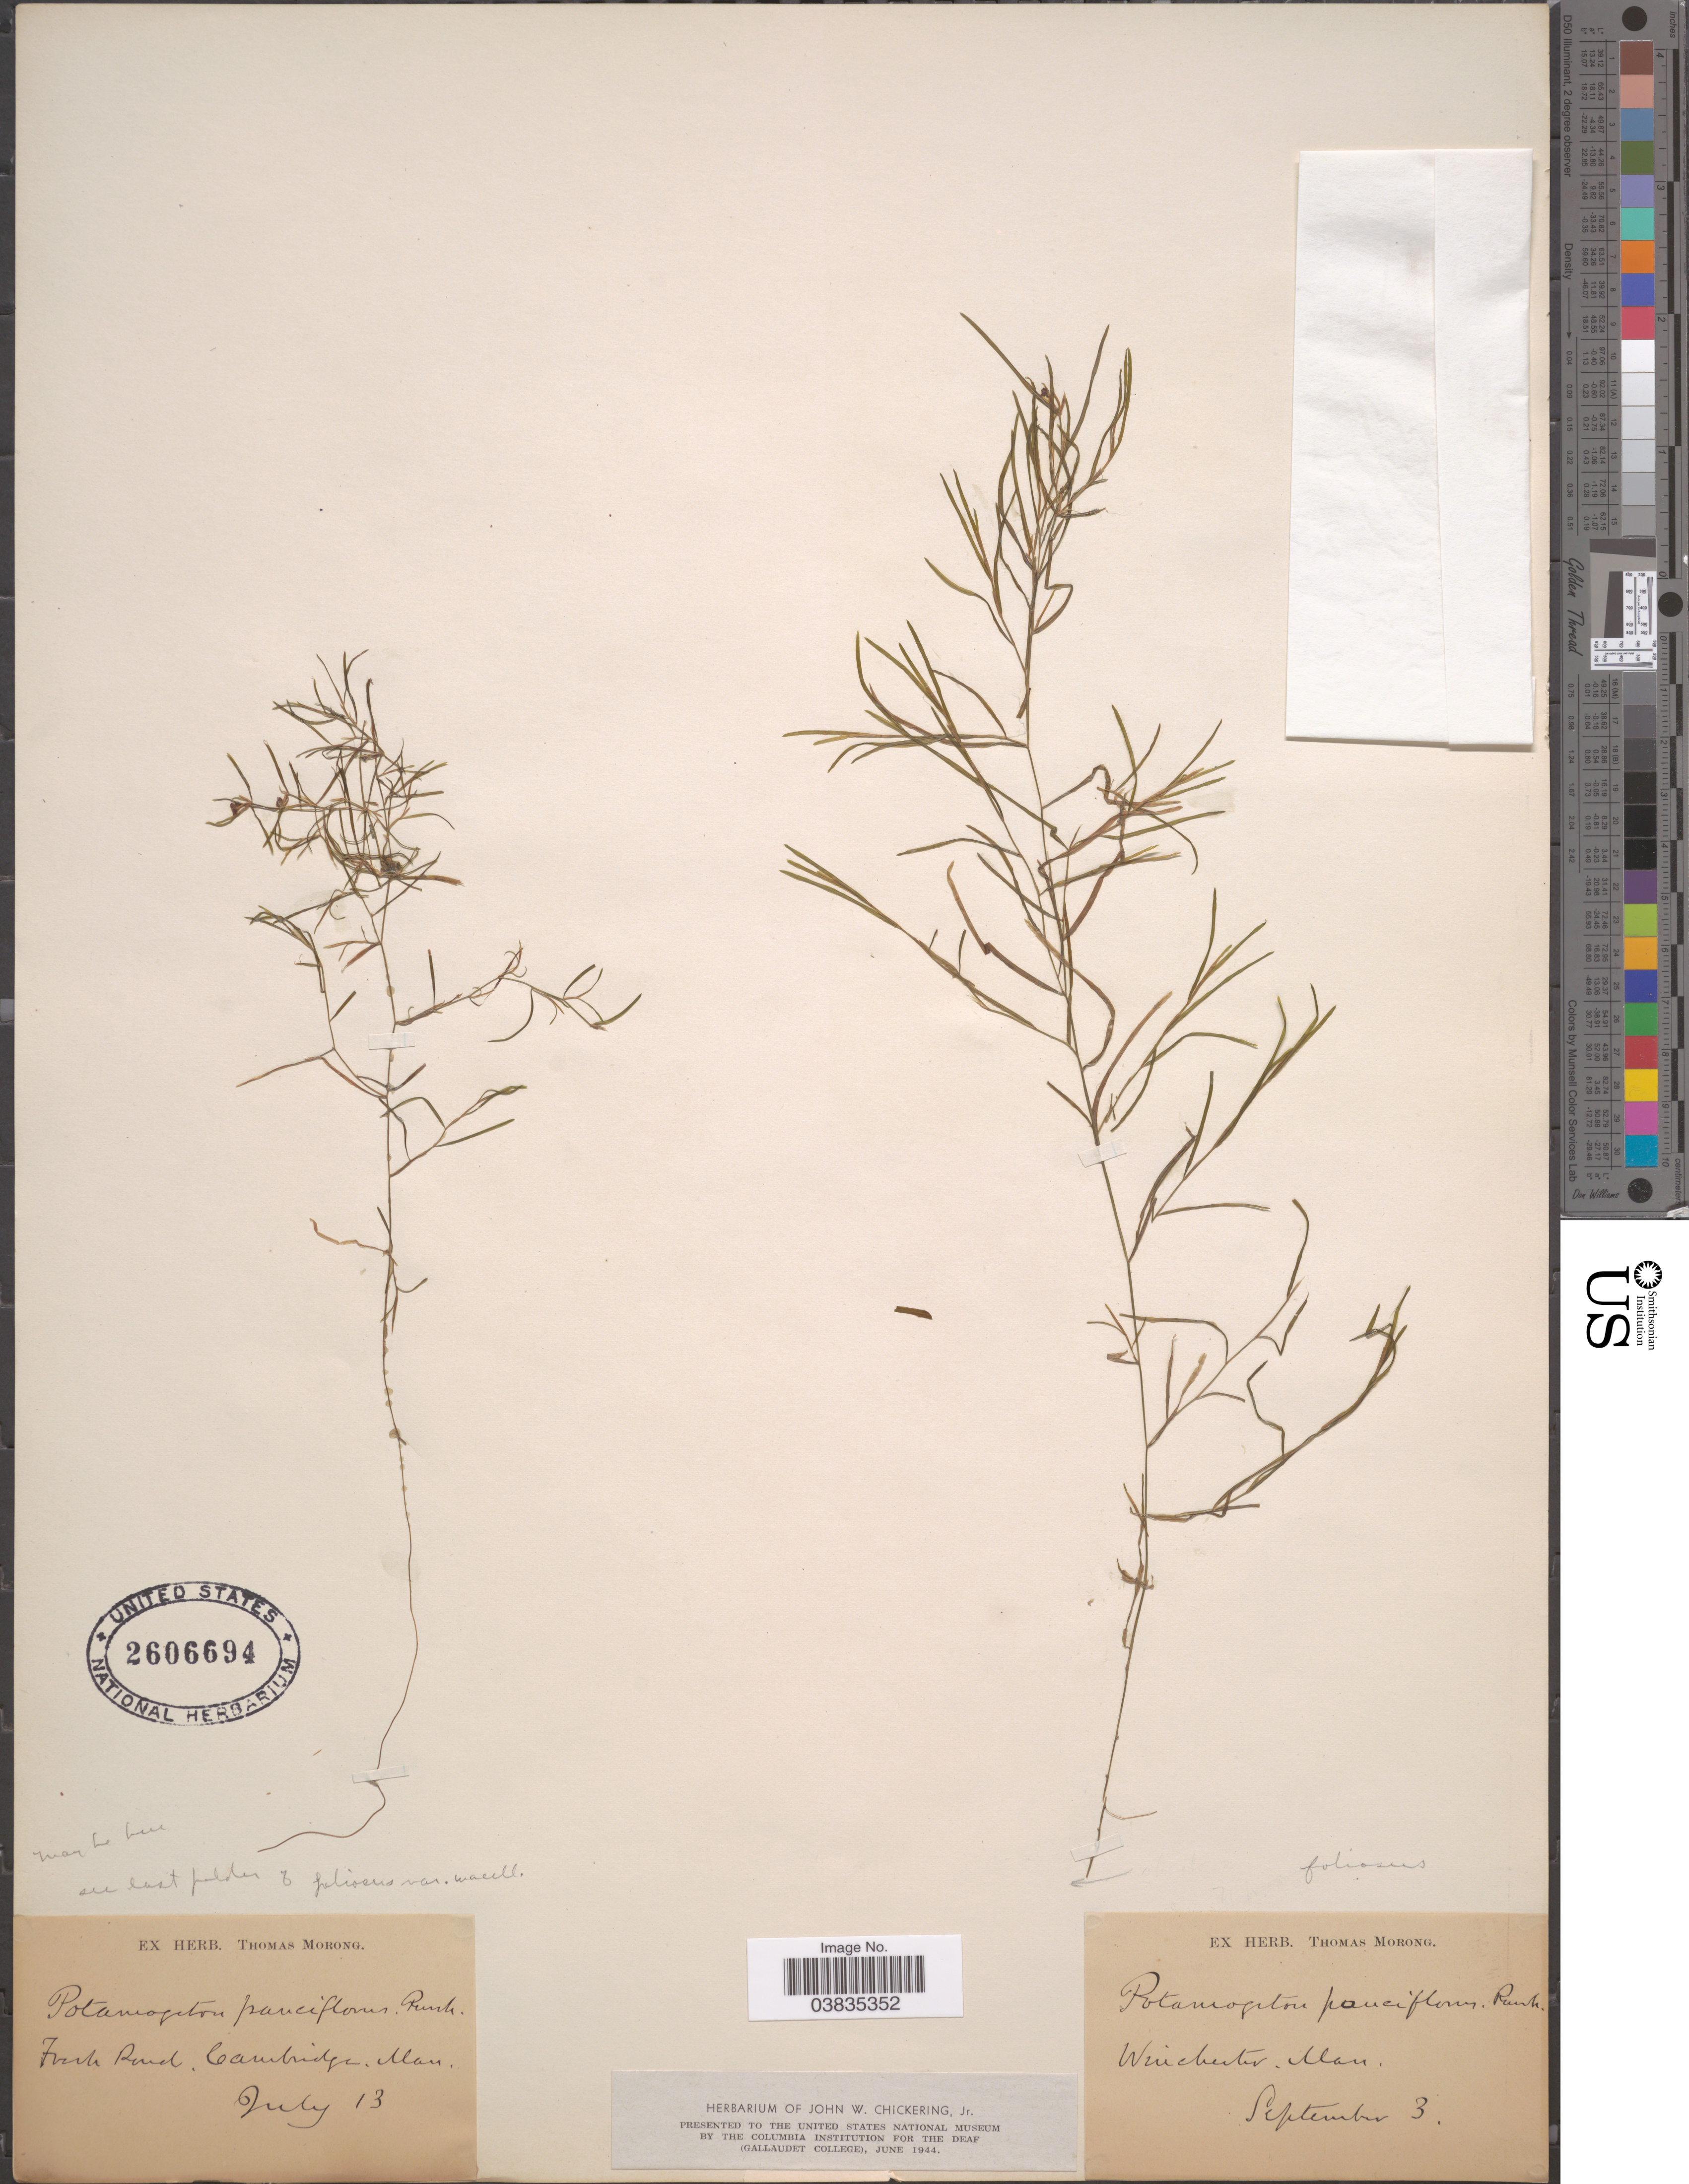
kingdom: Plantae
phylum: Tracheophyta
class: Liliopsida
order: Alismatales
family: Potamogetonaceae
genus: Potamogeton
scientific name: Potamogeton pauciflorus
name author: Pursh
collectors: ex Herb. T. Morong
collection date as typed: Transcribed d/m/y: /9/3 to /7/13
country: United States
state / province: Massachusetts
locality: Cambridge. Winchester.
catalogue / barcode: US 2606694